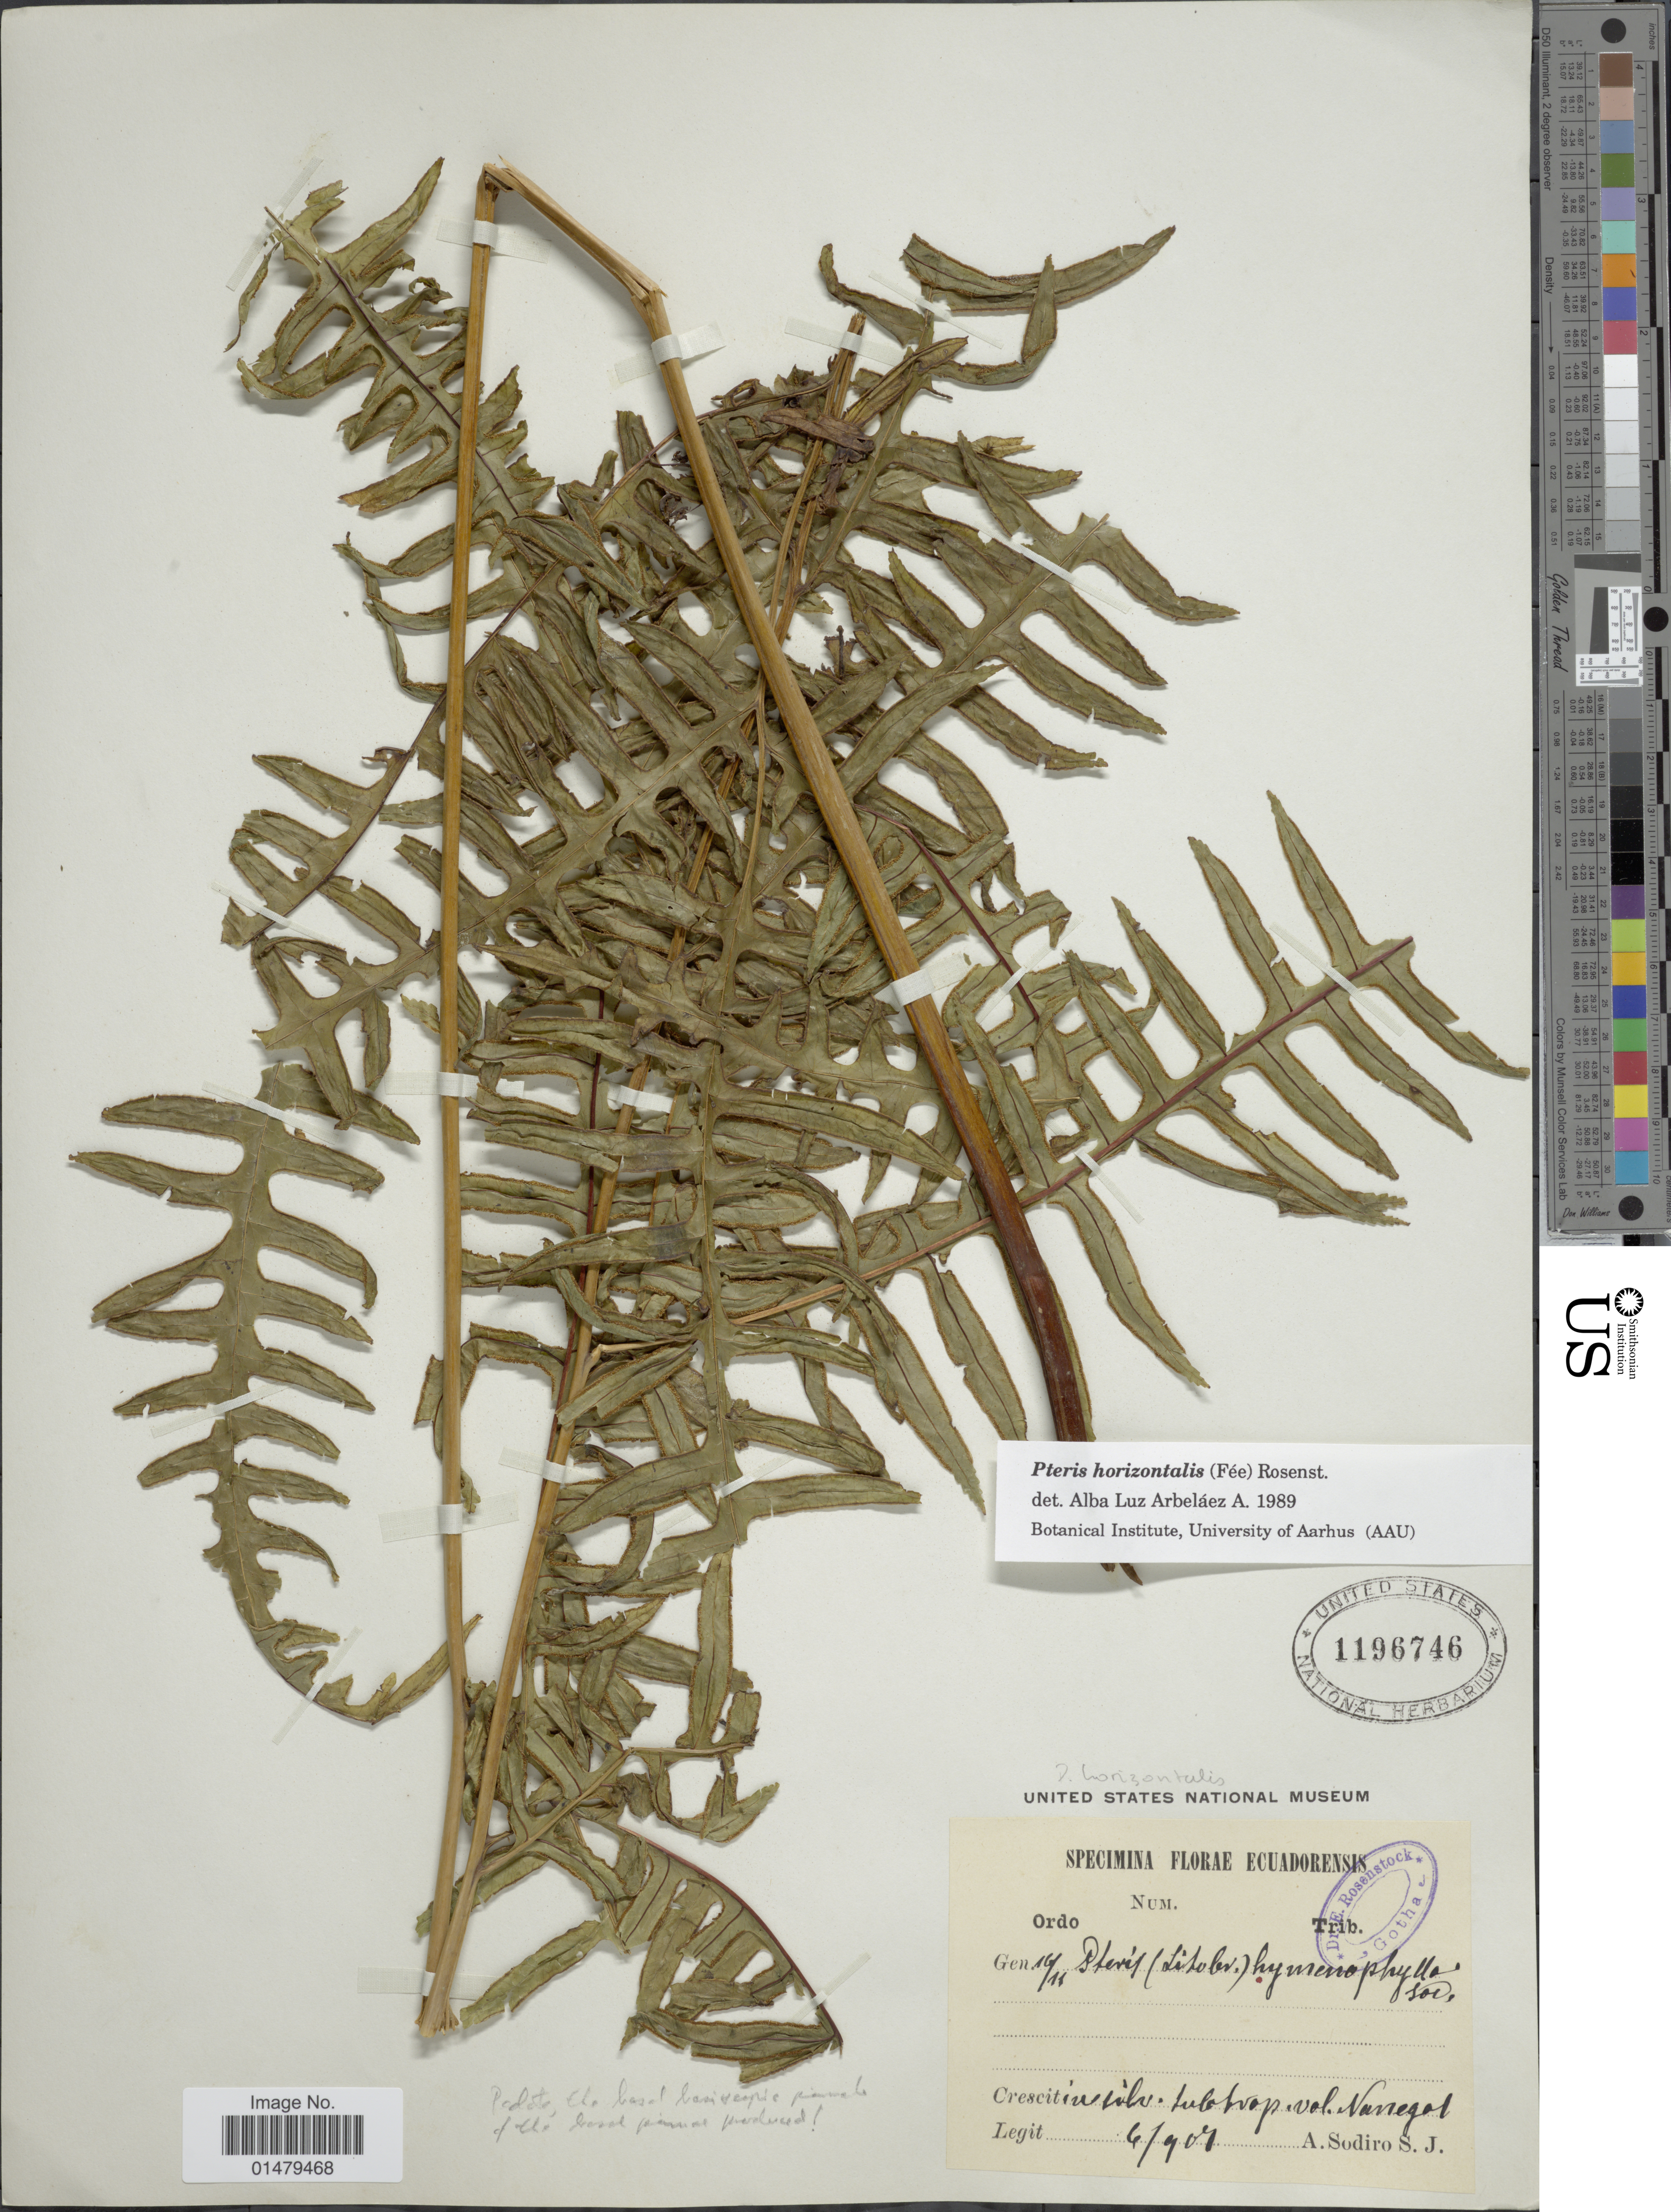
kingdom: Plantae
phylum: Tracheophyta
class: Polypodiopsida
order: Polypodiales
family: Pteridaceae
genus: Pteris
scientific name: Pteris hymenophylla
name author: Sodiro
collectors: S. Sodiro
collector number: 16/11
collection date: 1901-06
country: Ecuador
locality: Florae Ecuadorensis. Crescit in silv. subtrop. vol. Nanegal.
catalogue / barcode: US 1196746